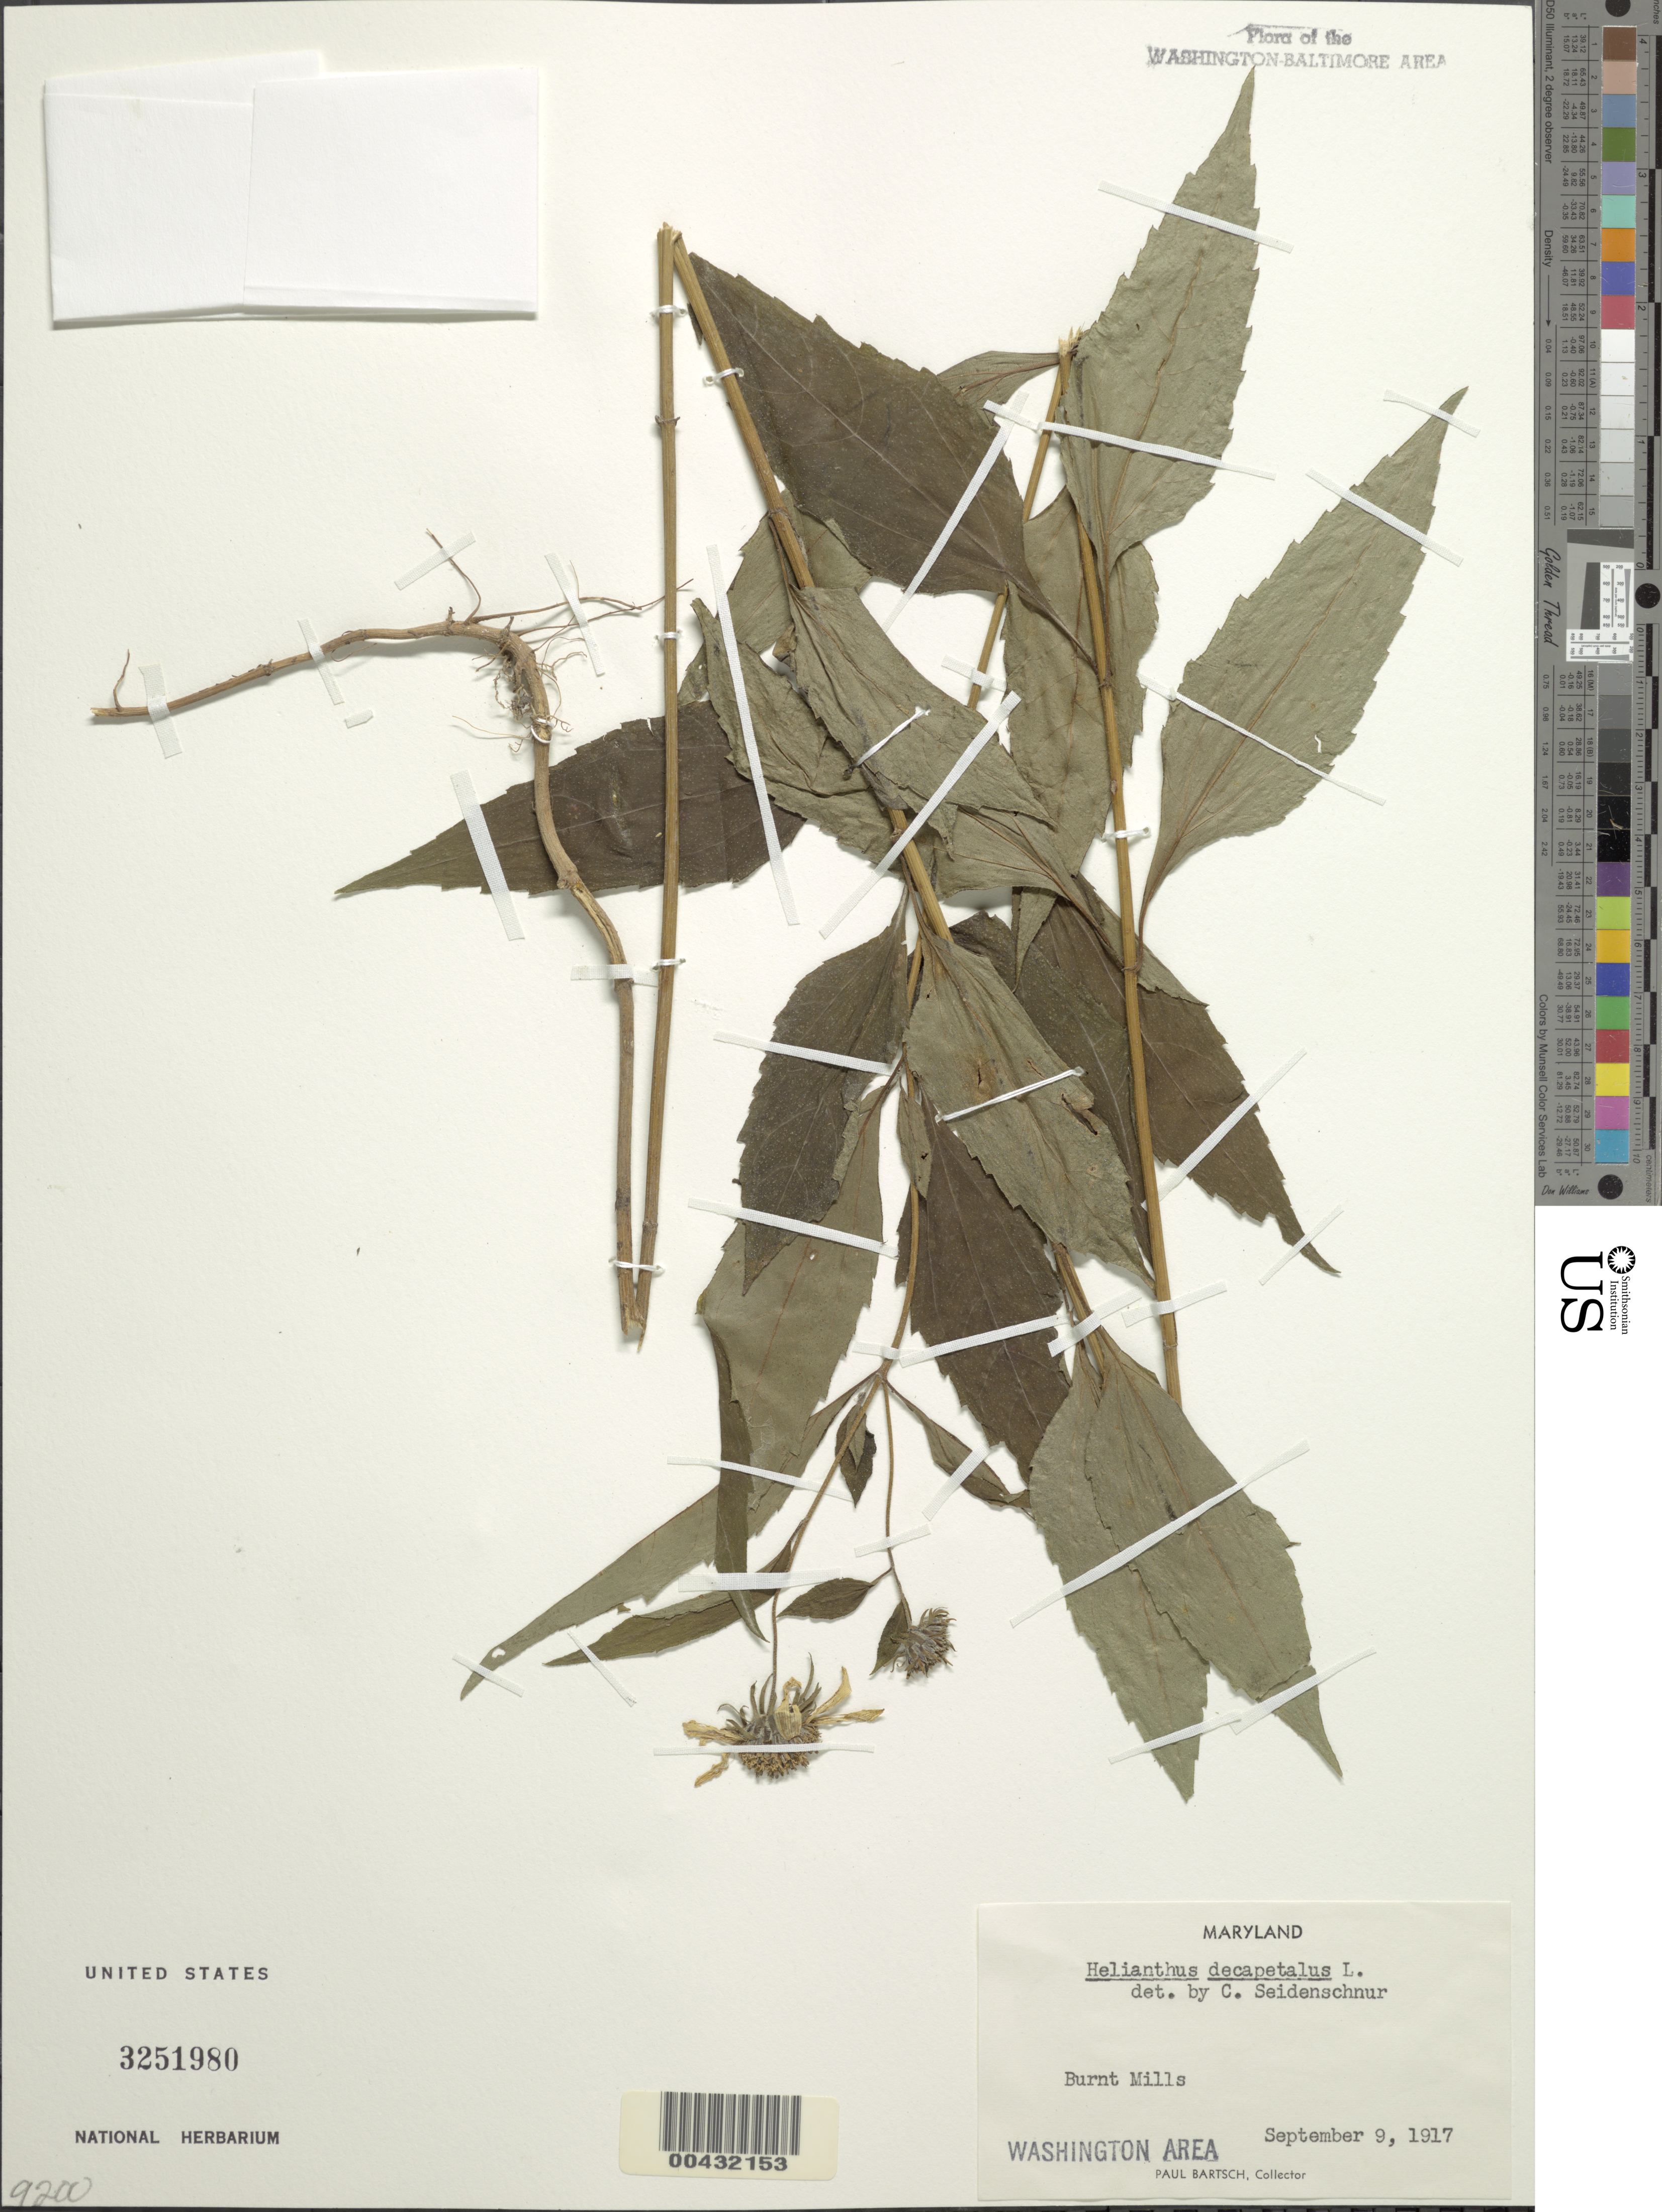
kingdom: Plantae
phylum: Tracheophyta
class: Magnoliopsida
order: Asterales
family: Asteraceae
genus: Helianthus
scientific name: Helianthus decapetalus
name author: L.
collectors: P. Bartsch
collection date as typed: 09 Sep 1917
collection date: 1917-09-09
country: United States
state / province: Maryland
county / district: Montgomery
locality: Burnt Mills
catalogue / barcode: US 3251980